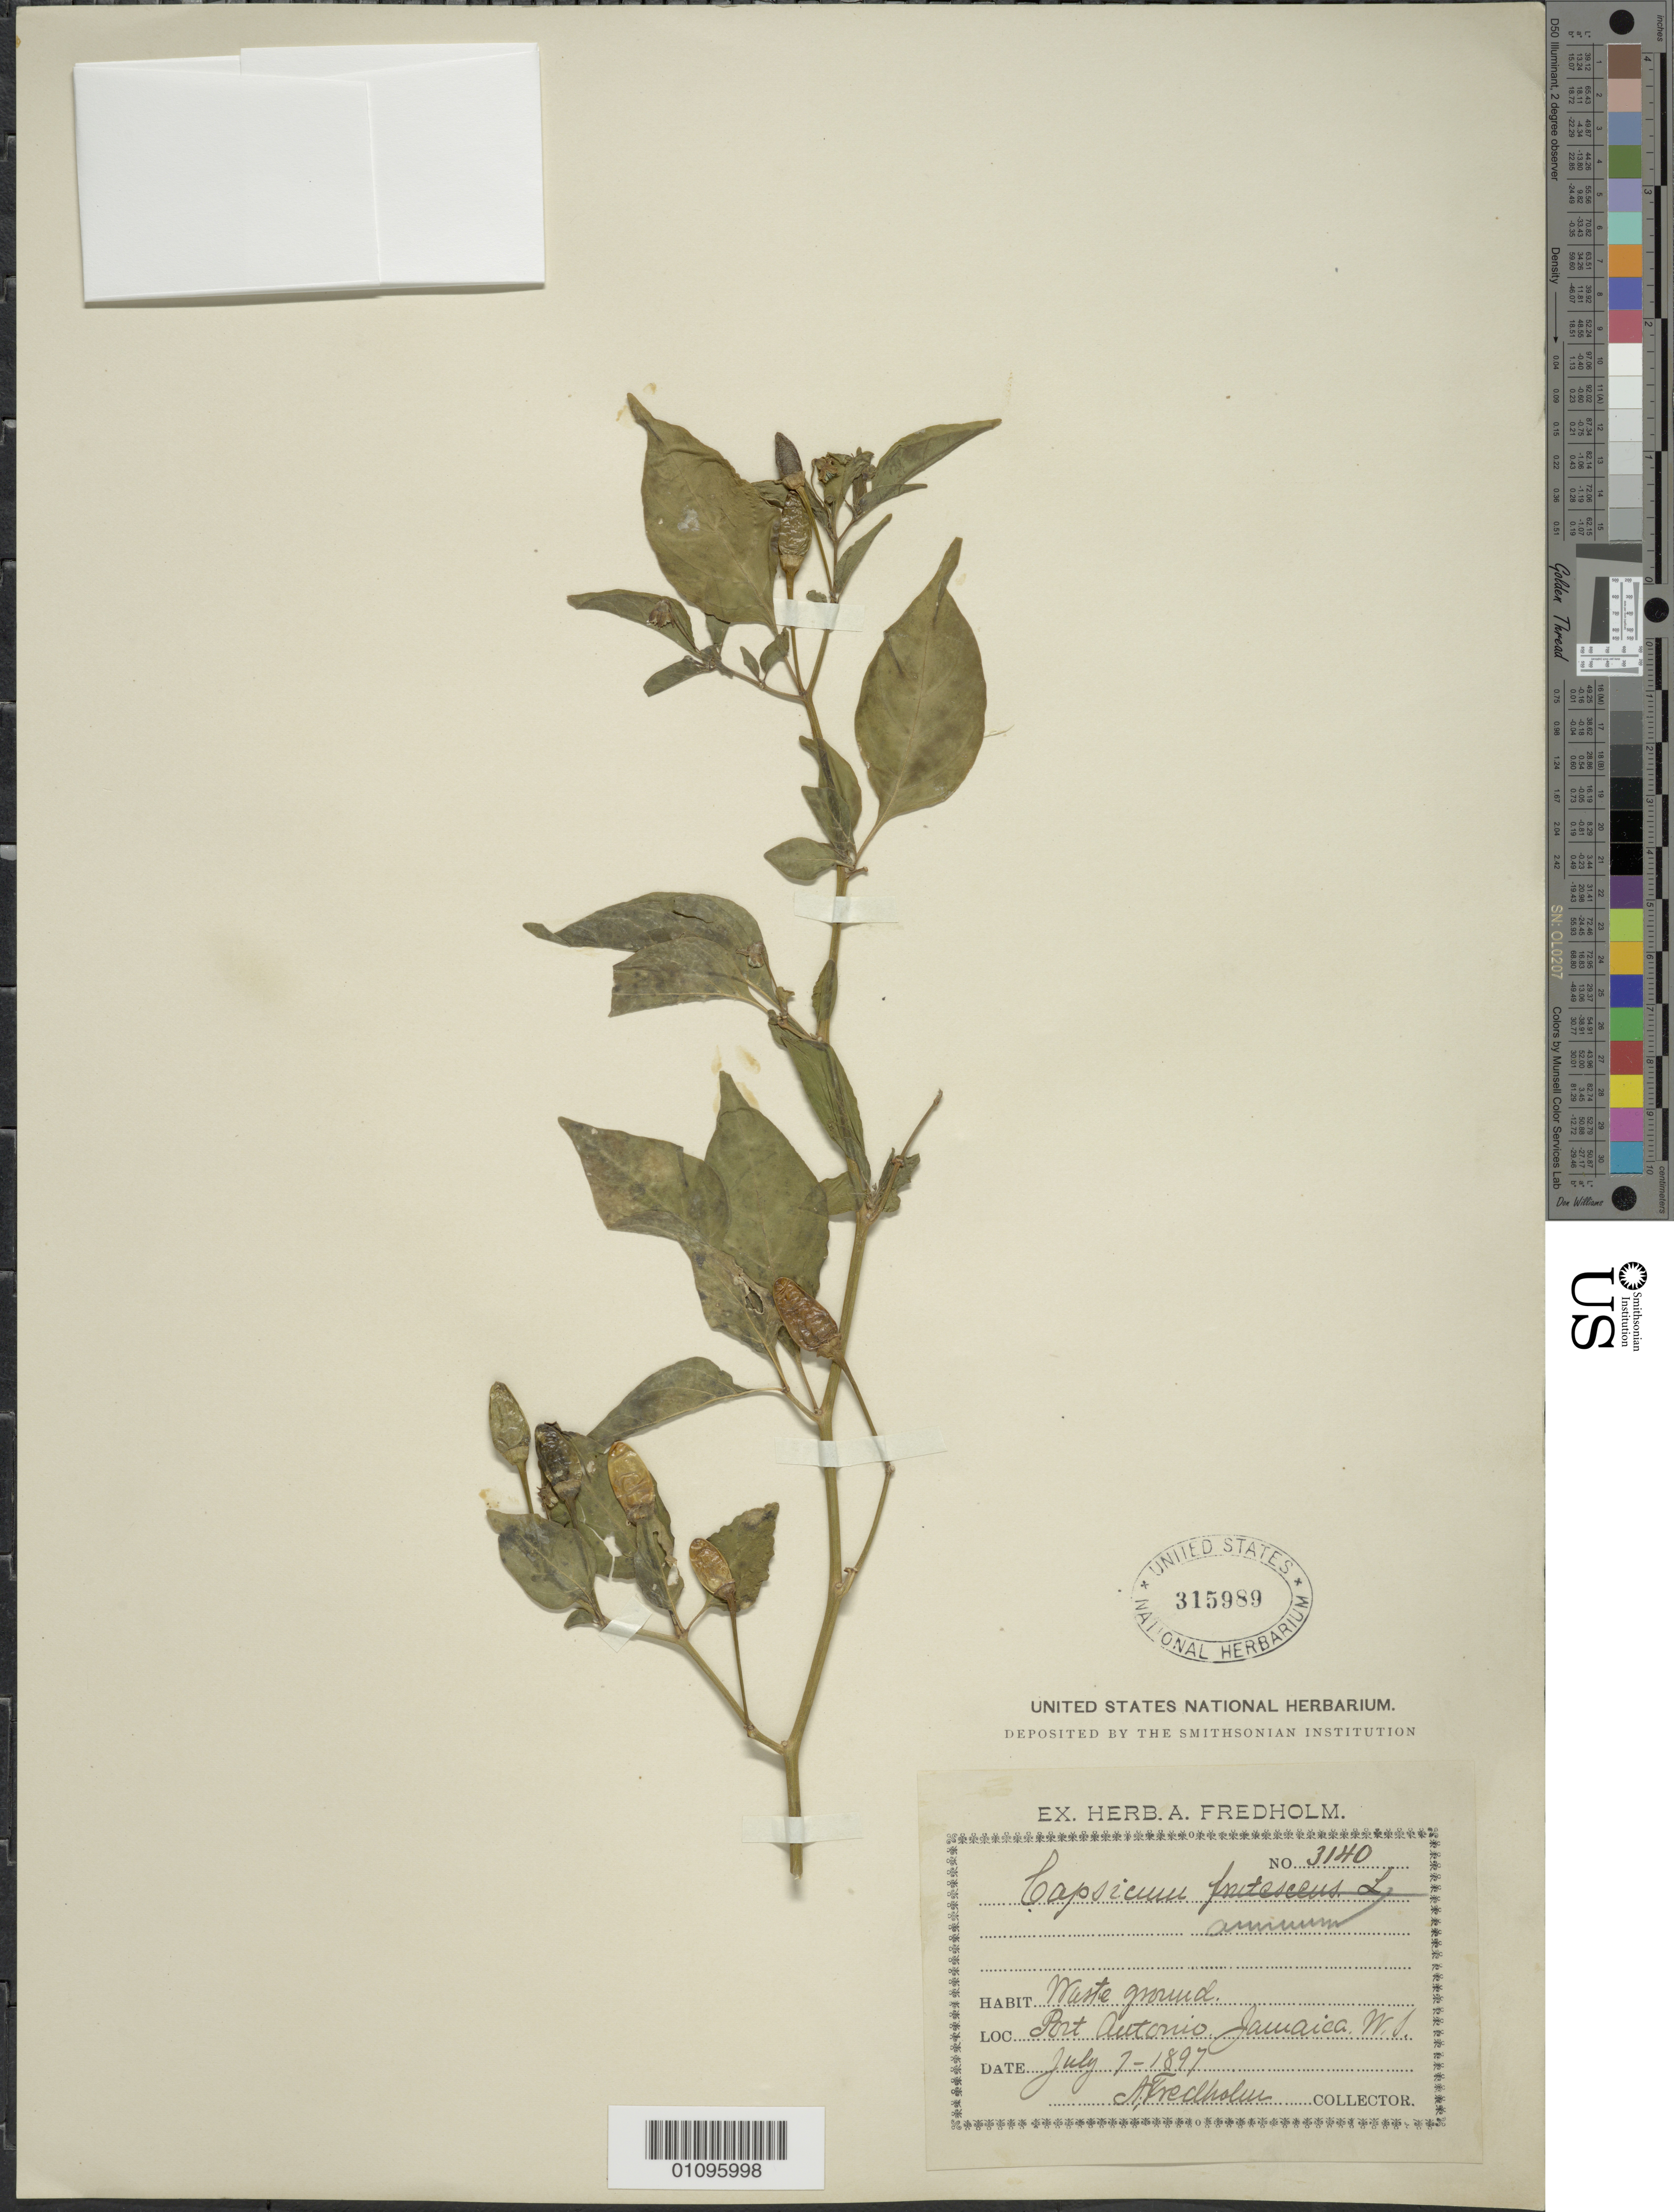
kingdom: Plantae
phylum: Tracheophyta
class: Magnoliopsida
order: Solanales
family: Solanaceae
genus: Capsicum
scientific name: Capsicum annuum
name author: L.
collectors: A. Fredholm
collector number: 3140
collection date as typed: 07 Jul 1897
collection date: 1897-07-07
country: Jamaica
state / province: Portland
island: Jamaica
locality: Port Antonio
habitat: Waste ground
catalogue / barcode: US 315989